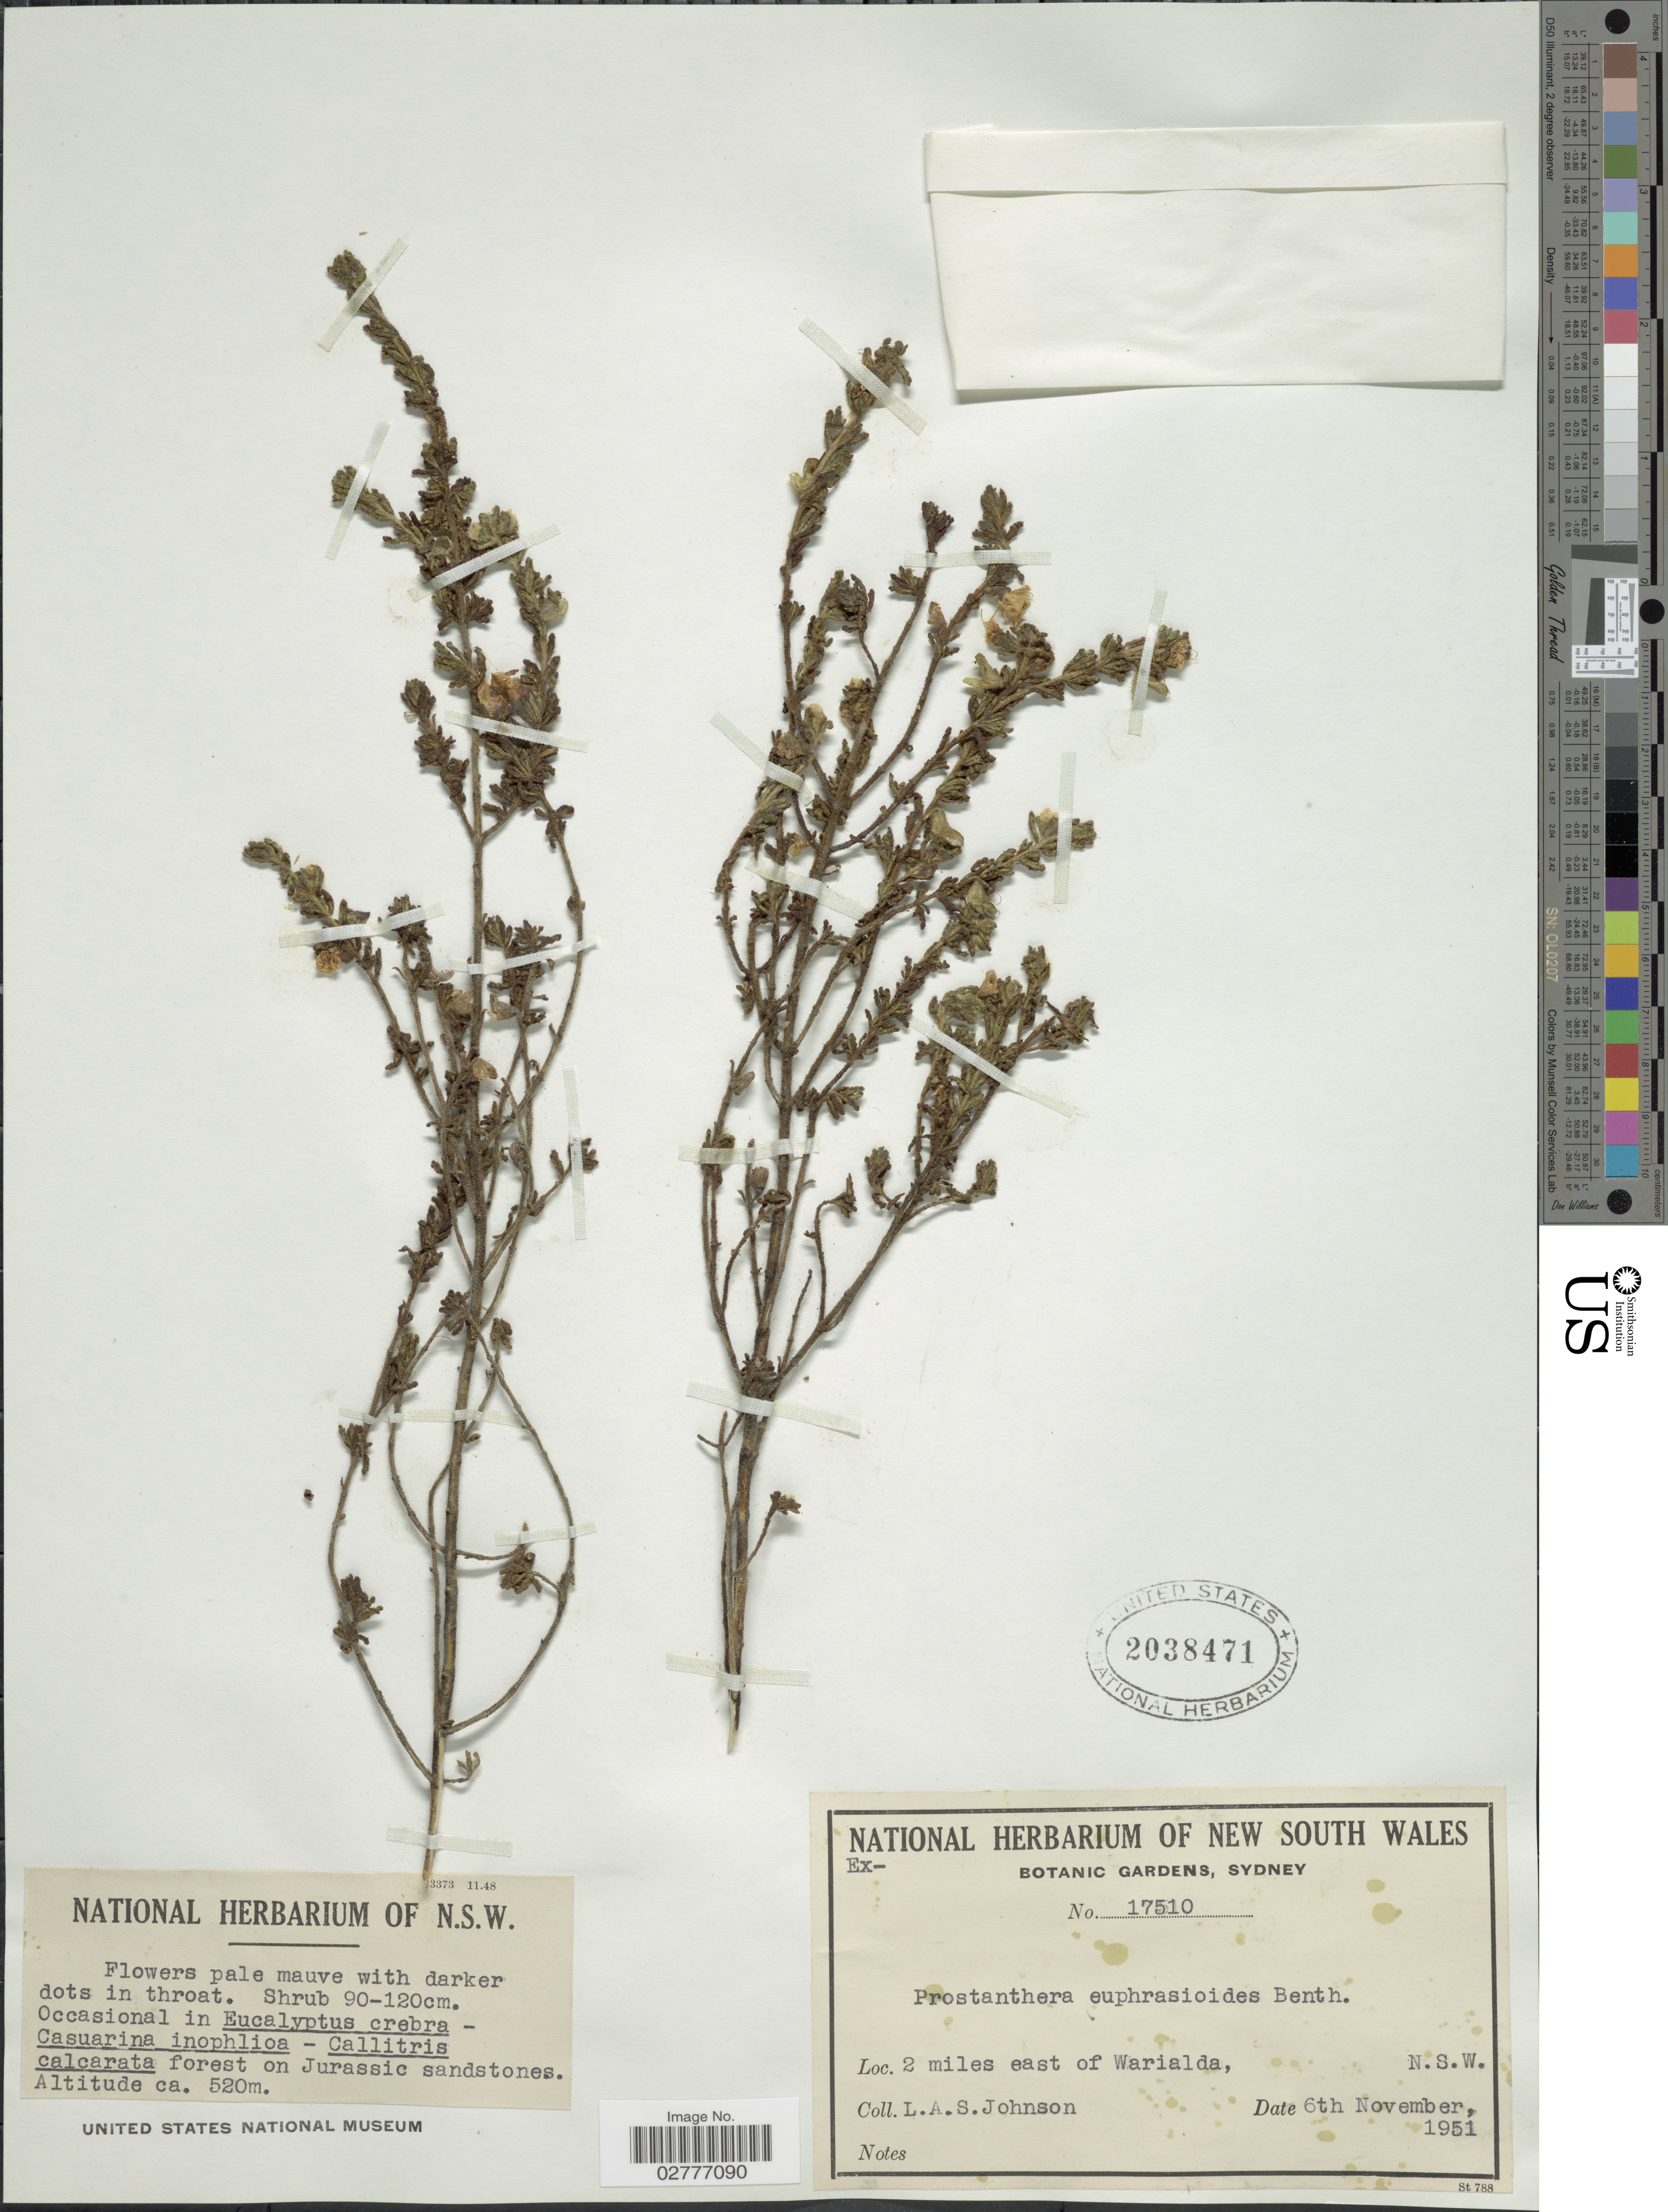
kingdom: Plantae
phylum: Tracheophyta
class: Magnoliopsida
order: Lamiales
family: Lamiaceae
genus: Prostanthera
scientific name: Prostanthera euphrasioides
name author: Benth.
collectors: L. Johnson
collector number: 17510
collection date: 1951-11-06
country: Australia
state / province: New South Wales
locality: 2 miles east of Warialda. N.S.W.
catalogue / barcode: US 2038471